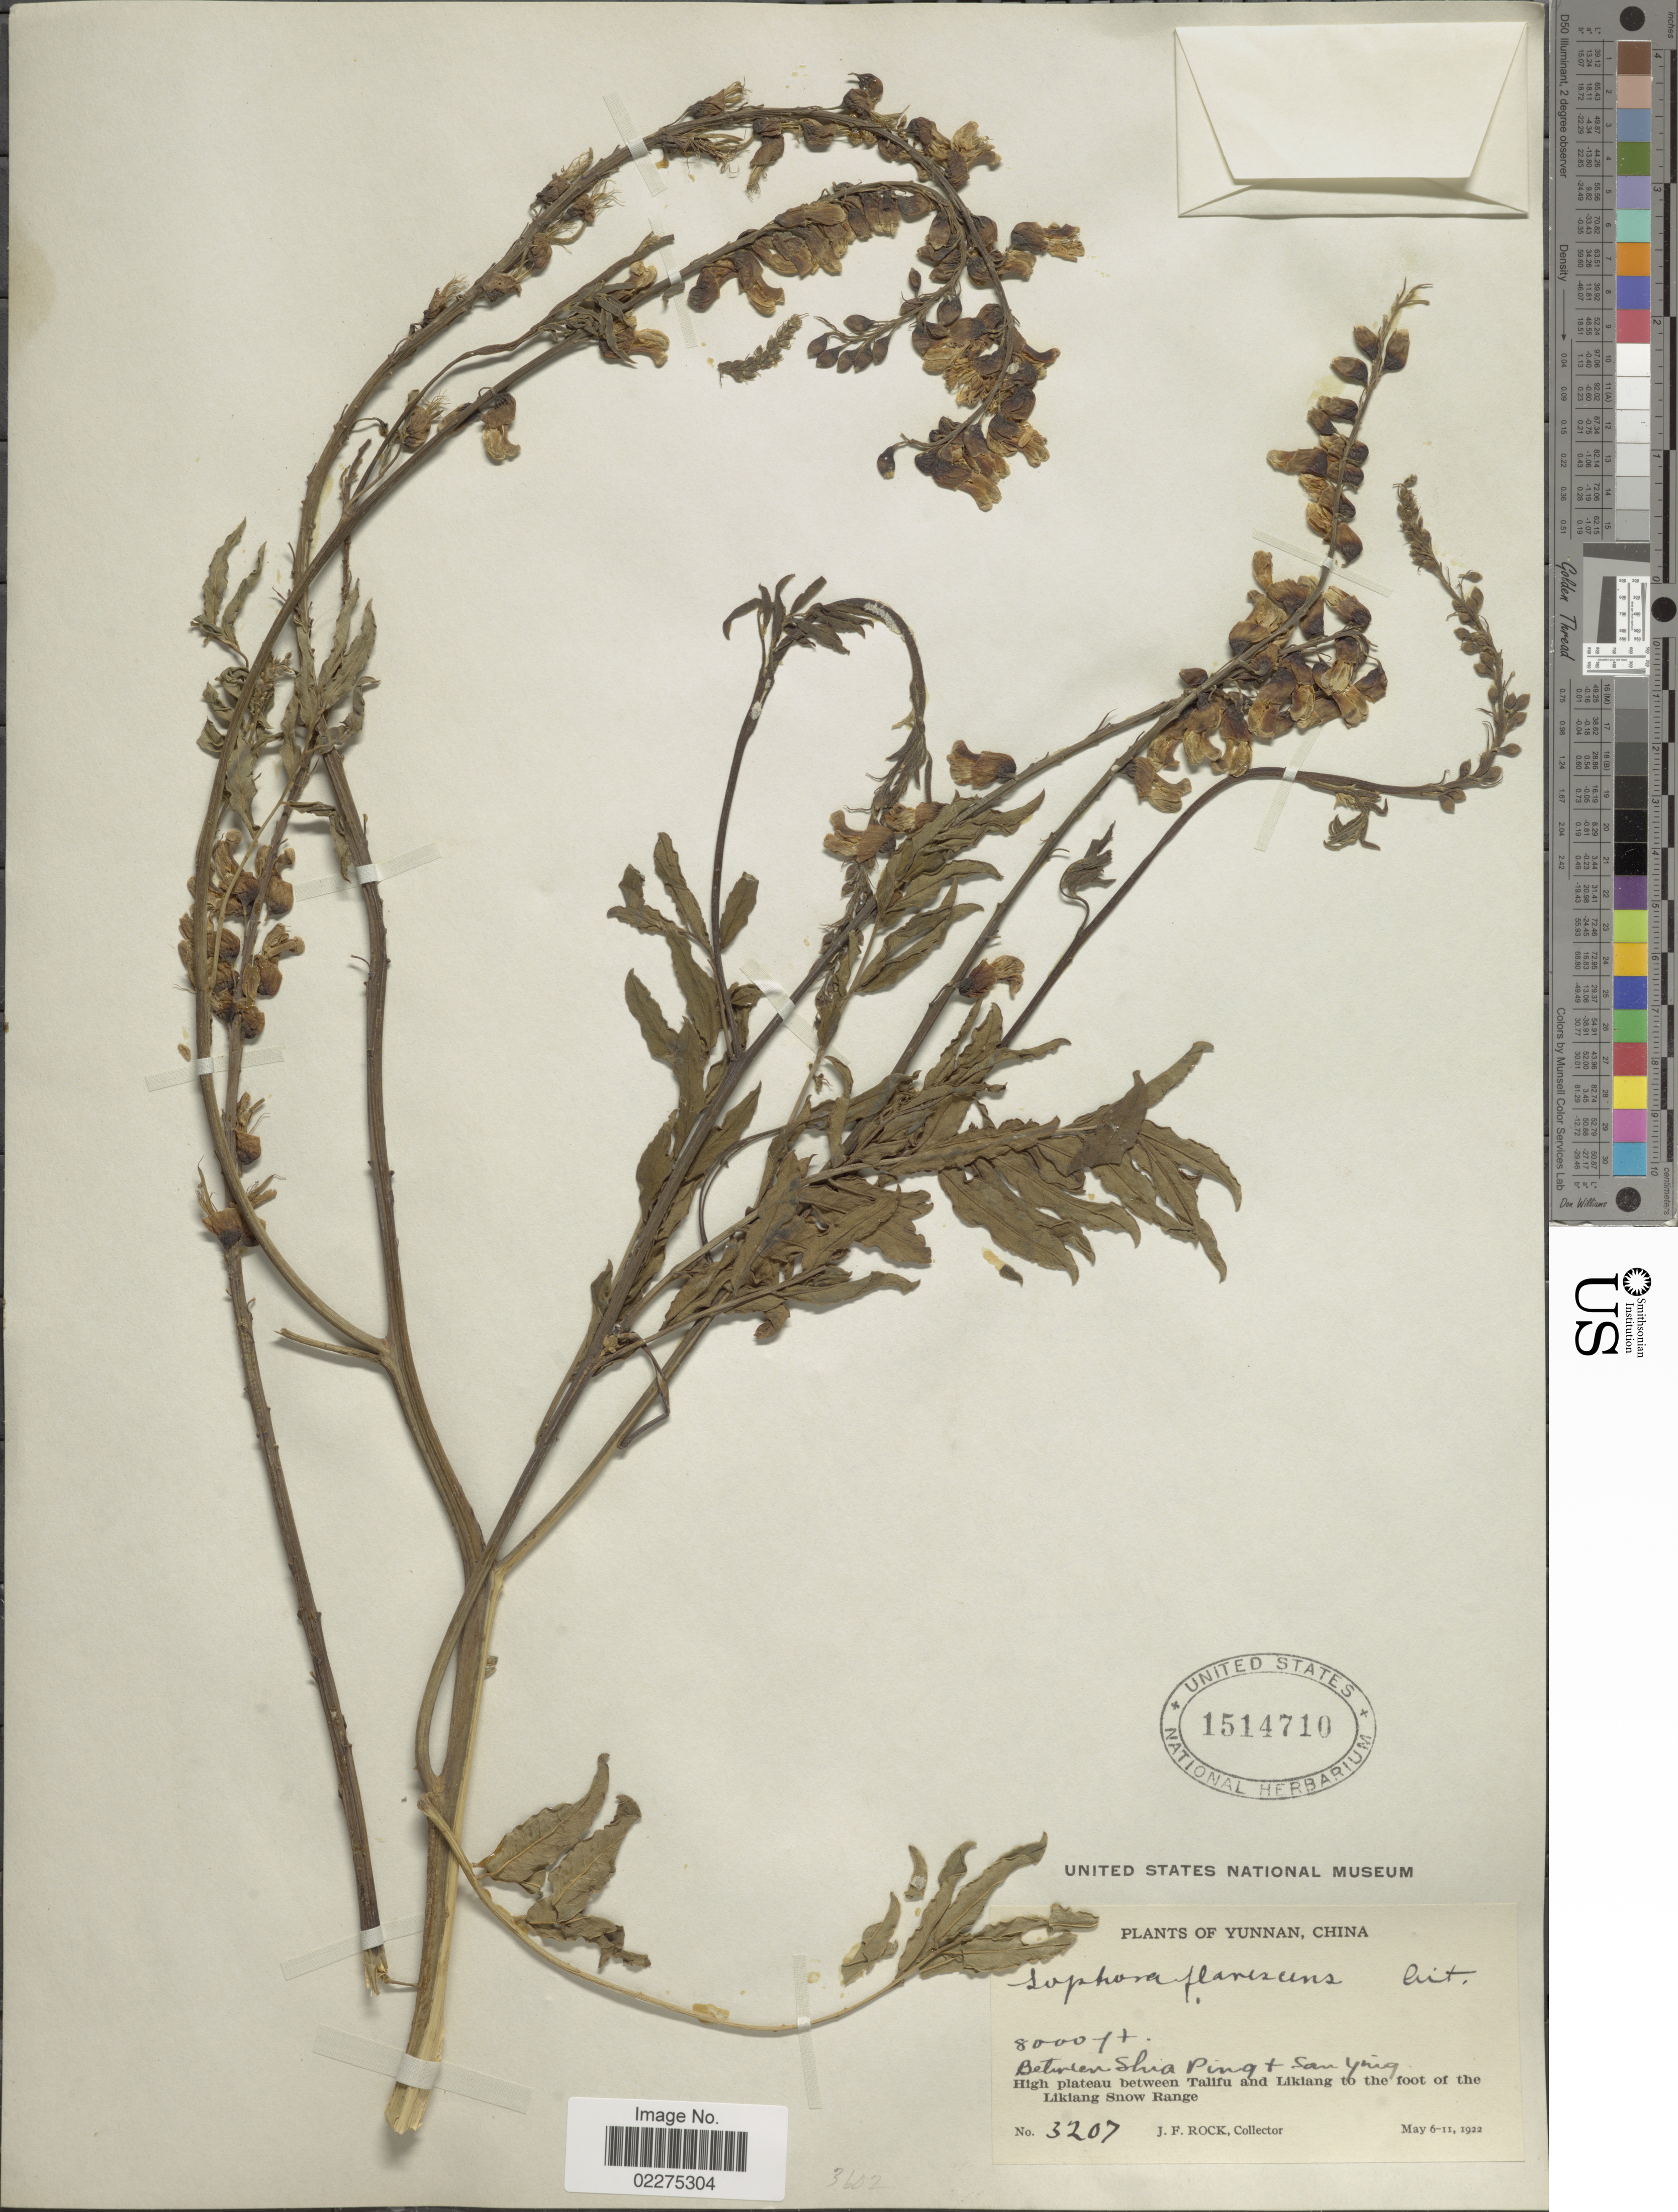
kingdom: Plantae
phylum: Tracheophyta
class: Magnoliopsida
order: Fabales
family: Fabaceae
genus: Sophora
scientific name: Sophora flavescens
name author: Aiton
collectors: J. Rock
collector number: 3207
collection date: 1922-05-06/1922-06-11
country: China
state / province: Yunnan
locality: Between Shia Ping & San Ying. High plateau between Talifu and Likiang to the foot of the Likiang Snow Range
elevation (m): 2438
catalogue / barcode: US 1514710